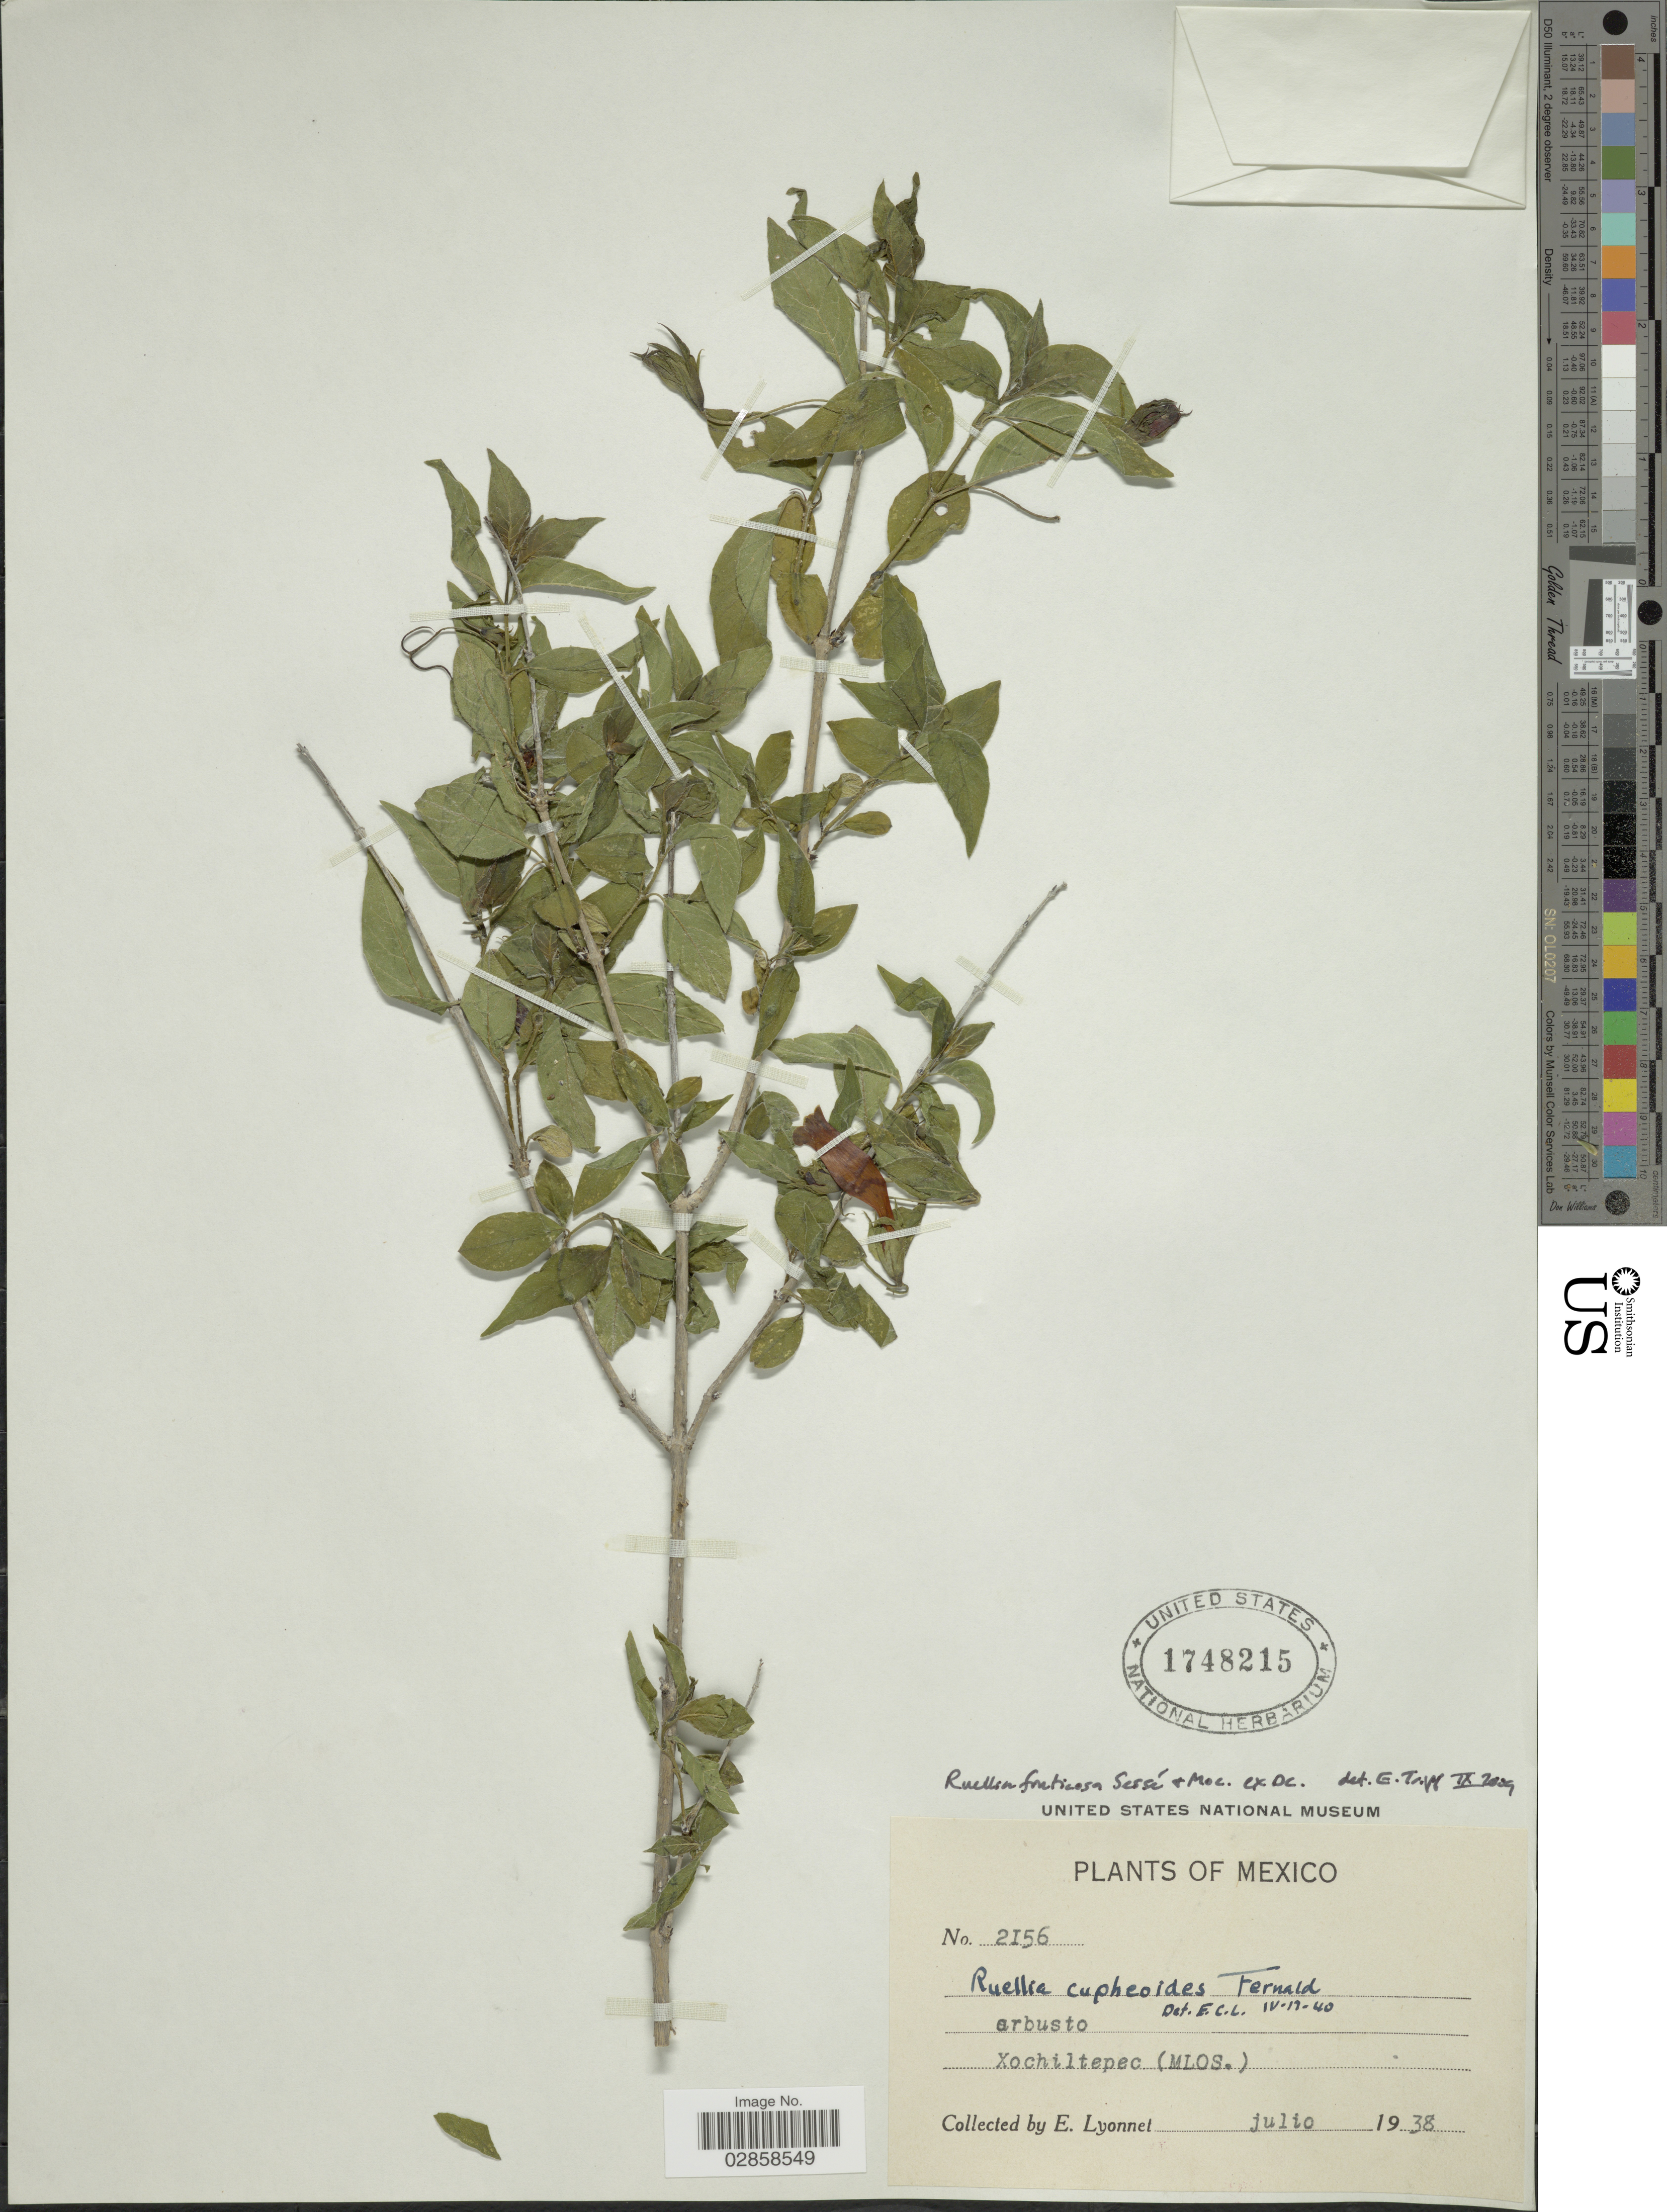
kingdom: Plantae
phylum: Tracheophyta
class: Magnoliopsida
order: Lamiales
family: Acanthaceae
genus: Ruellia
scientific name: Ruellia fruticosa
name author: Sessé & Moc.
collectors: E. Lyonnet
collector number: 2156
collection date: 1938-07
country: Mexico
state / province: Morelos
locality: Xochiltepec (Mlos.).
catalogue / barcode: US 1748215